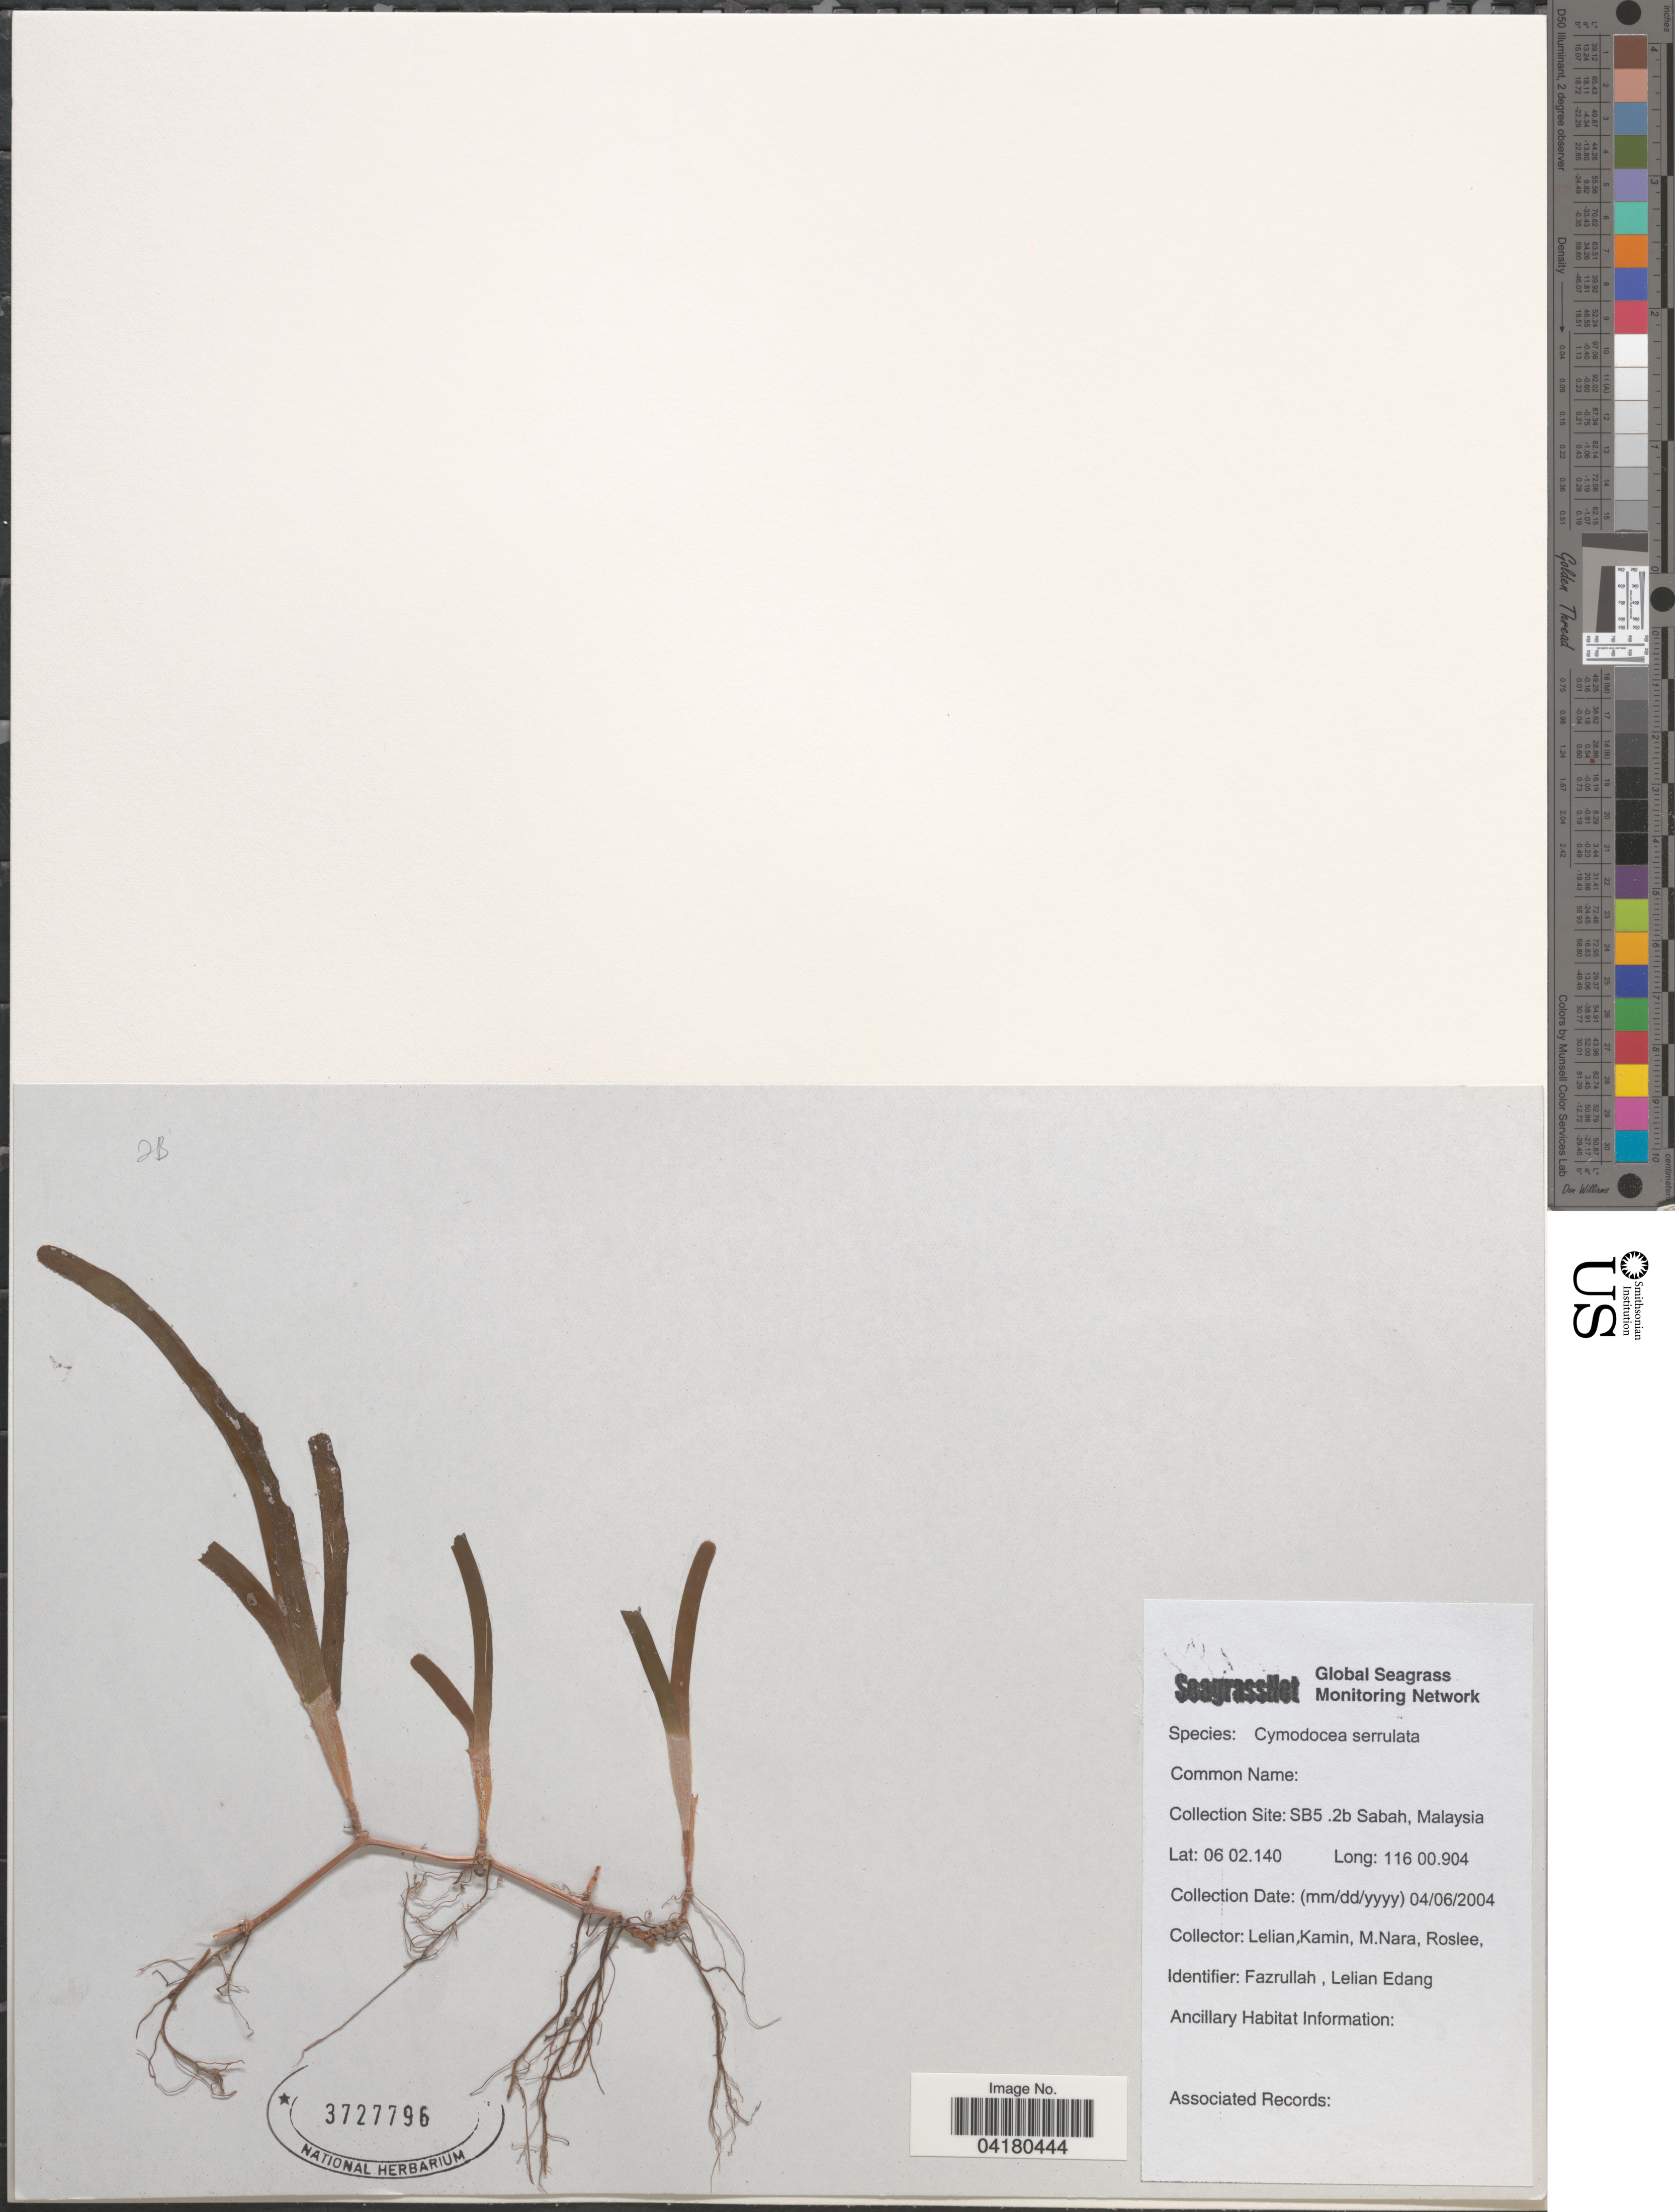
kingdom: Plantae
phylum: Tracheophyta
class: Liliopsida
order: Alismatales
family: Cymodoceaceae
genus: Cymodocea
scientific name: Cymodocea serrulata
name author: (R. Br.) Magnus & Ashers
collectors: Lelian, Kamin, M. Nara & Roslee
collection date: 2004-06-04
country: Malaysia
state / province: Sabah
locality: Collection Site: SB5 .2b.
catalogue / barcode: US 3727796